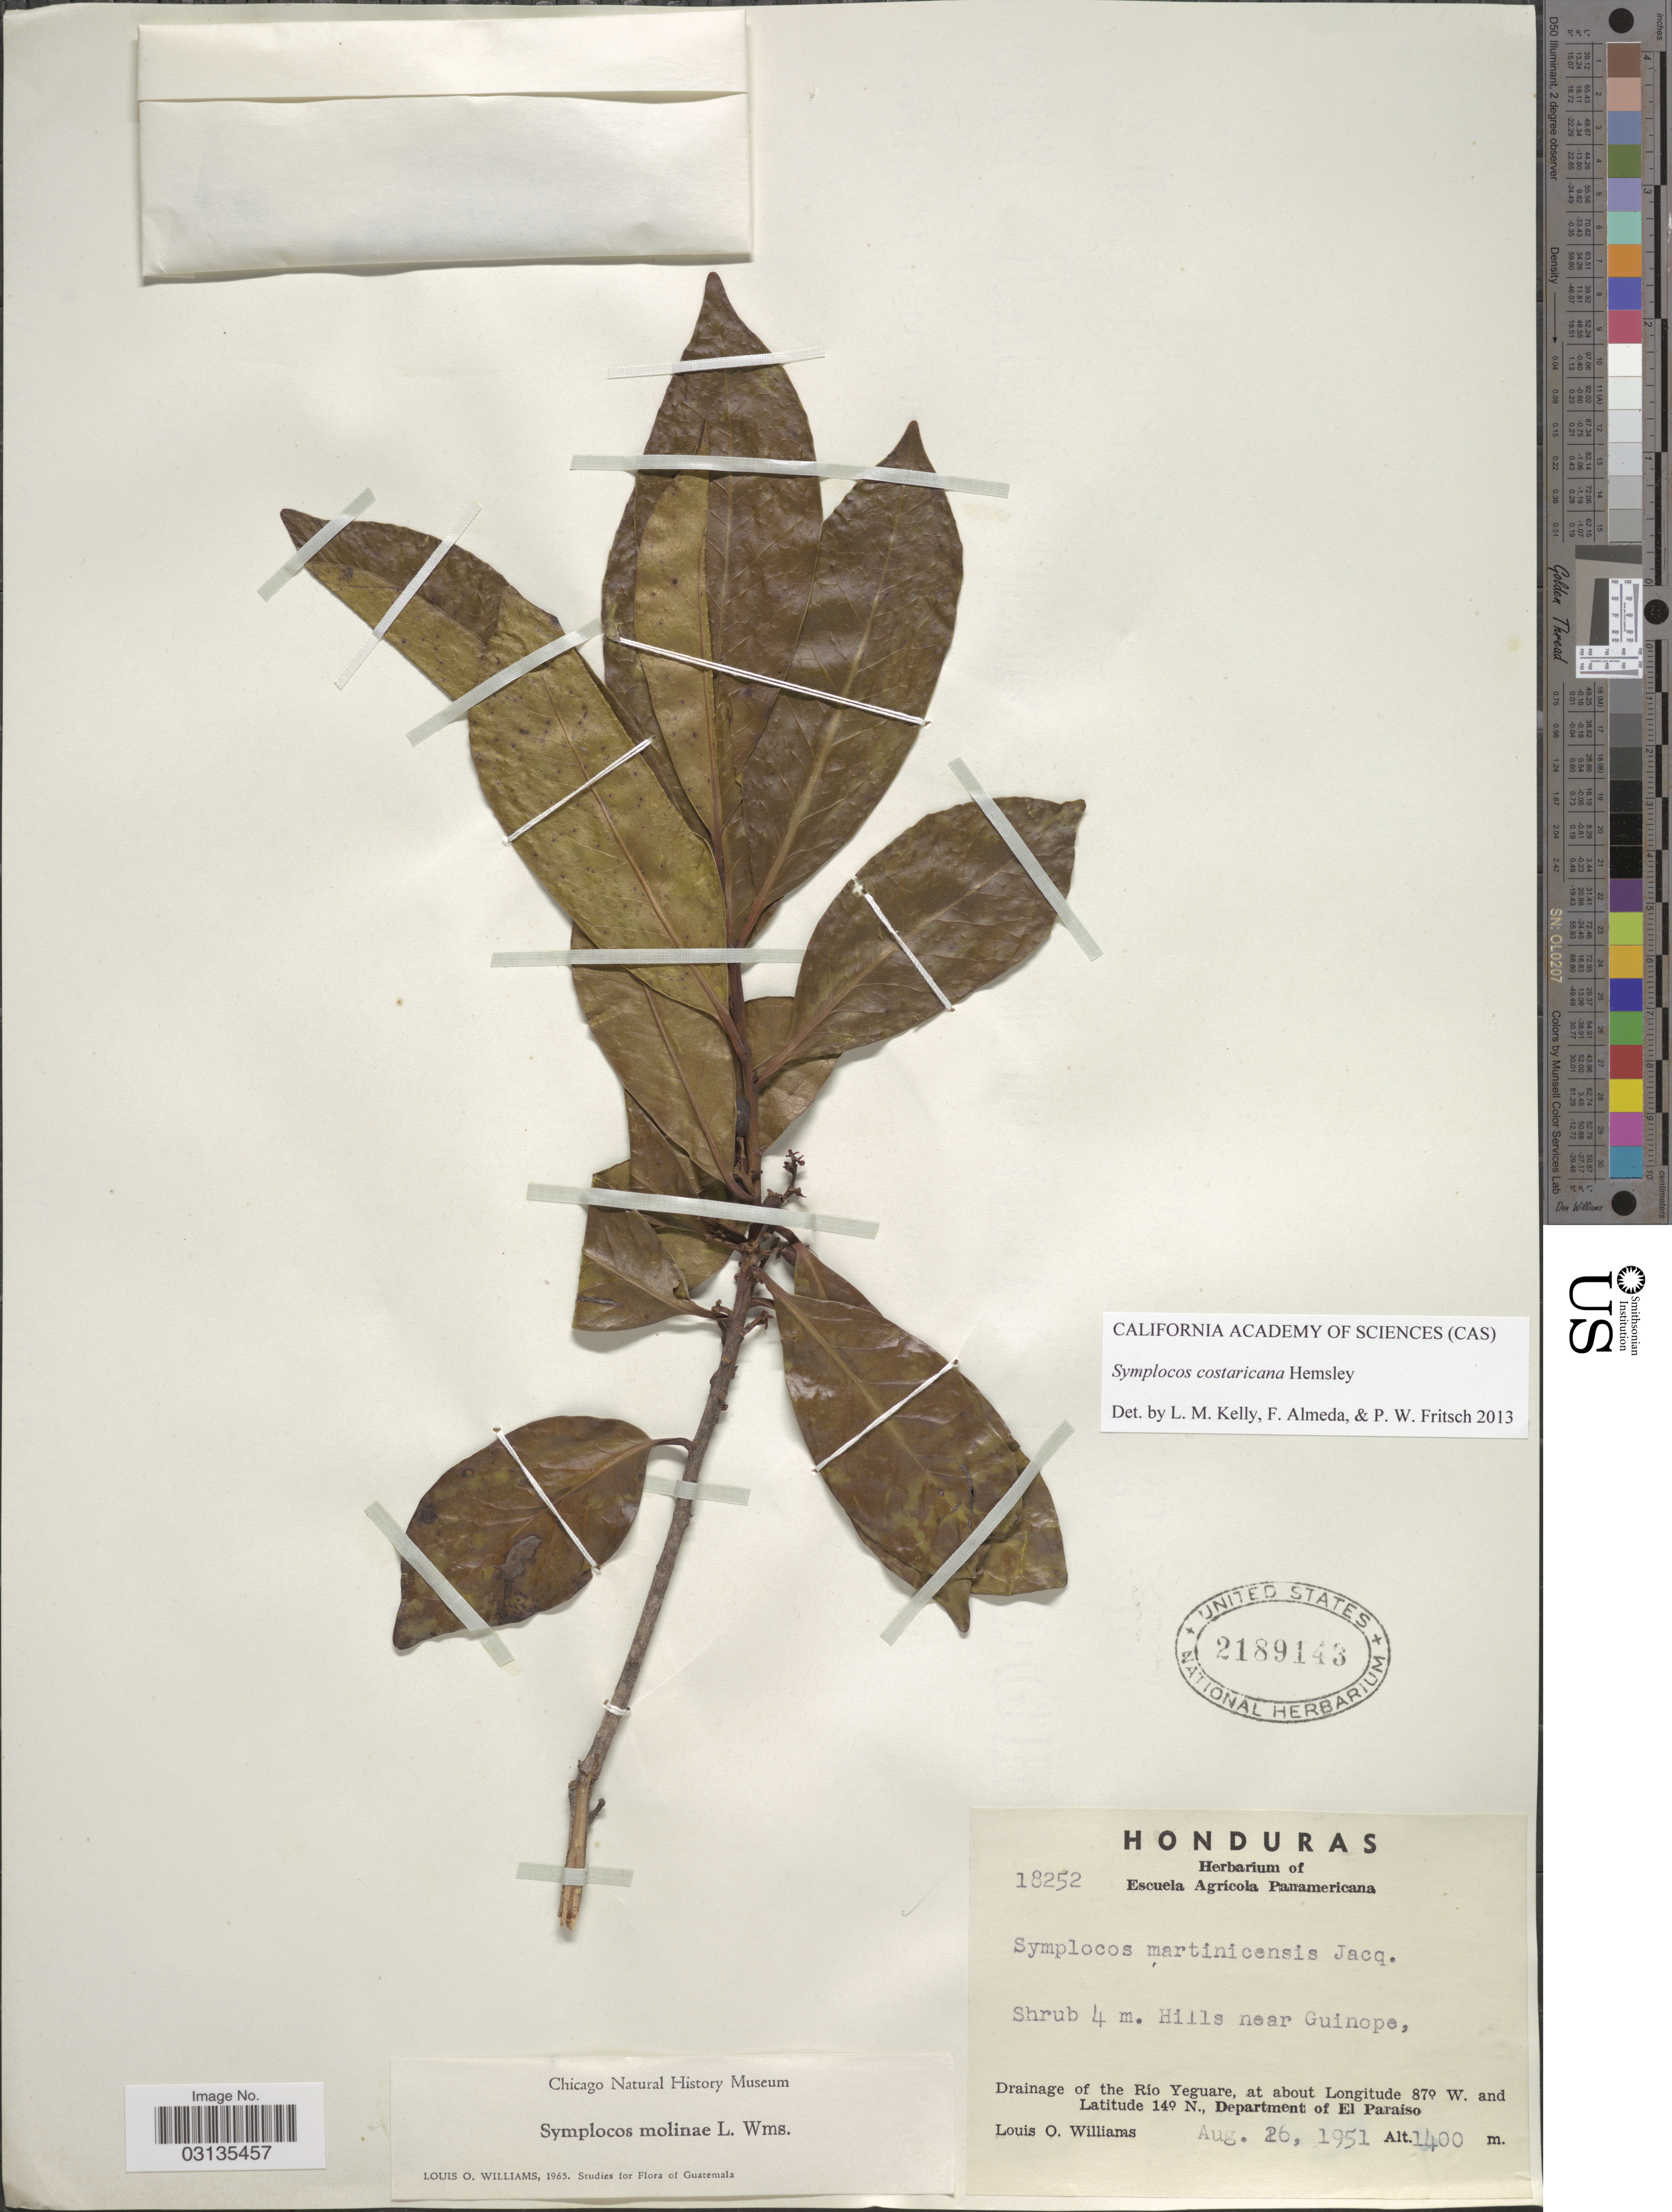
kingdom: Plantae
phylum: Tracheophyta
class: Magnoliopsida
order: Ericales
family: Symplocaceae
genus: Symplocos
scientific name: Symplocos costaricana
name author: Hemsl.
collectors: L. O. Williams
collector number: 18252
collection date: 1951-08-26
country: Honduras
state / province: El Paraíso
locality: Hills near Guinope. Drainage of the Río Yeguare, Department of El Paraíso.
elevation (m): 1400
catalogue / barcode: US 2189143